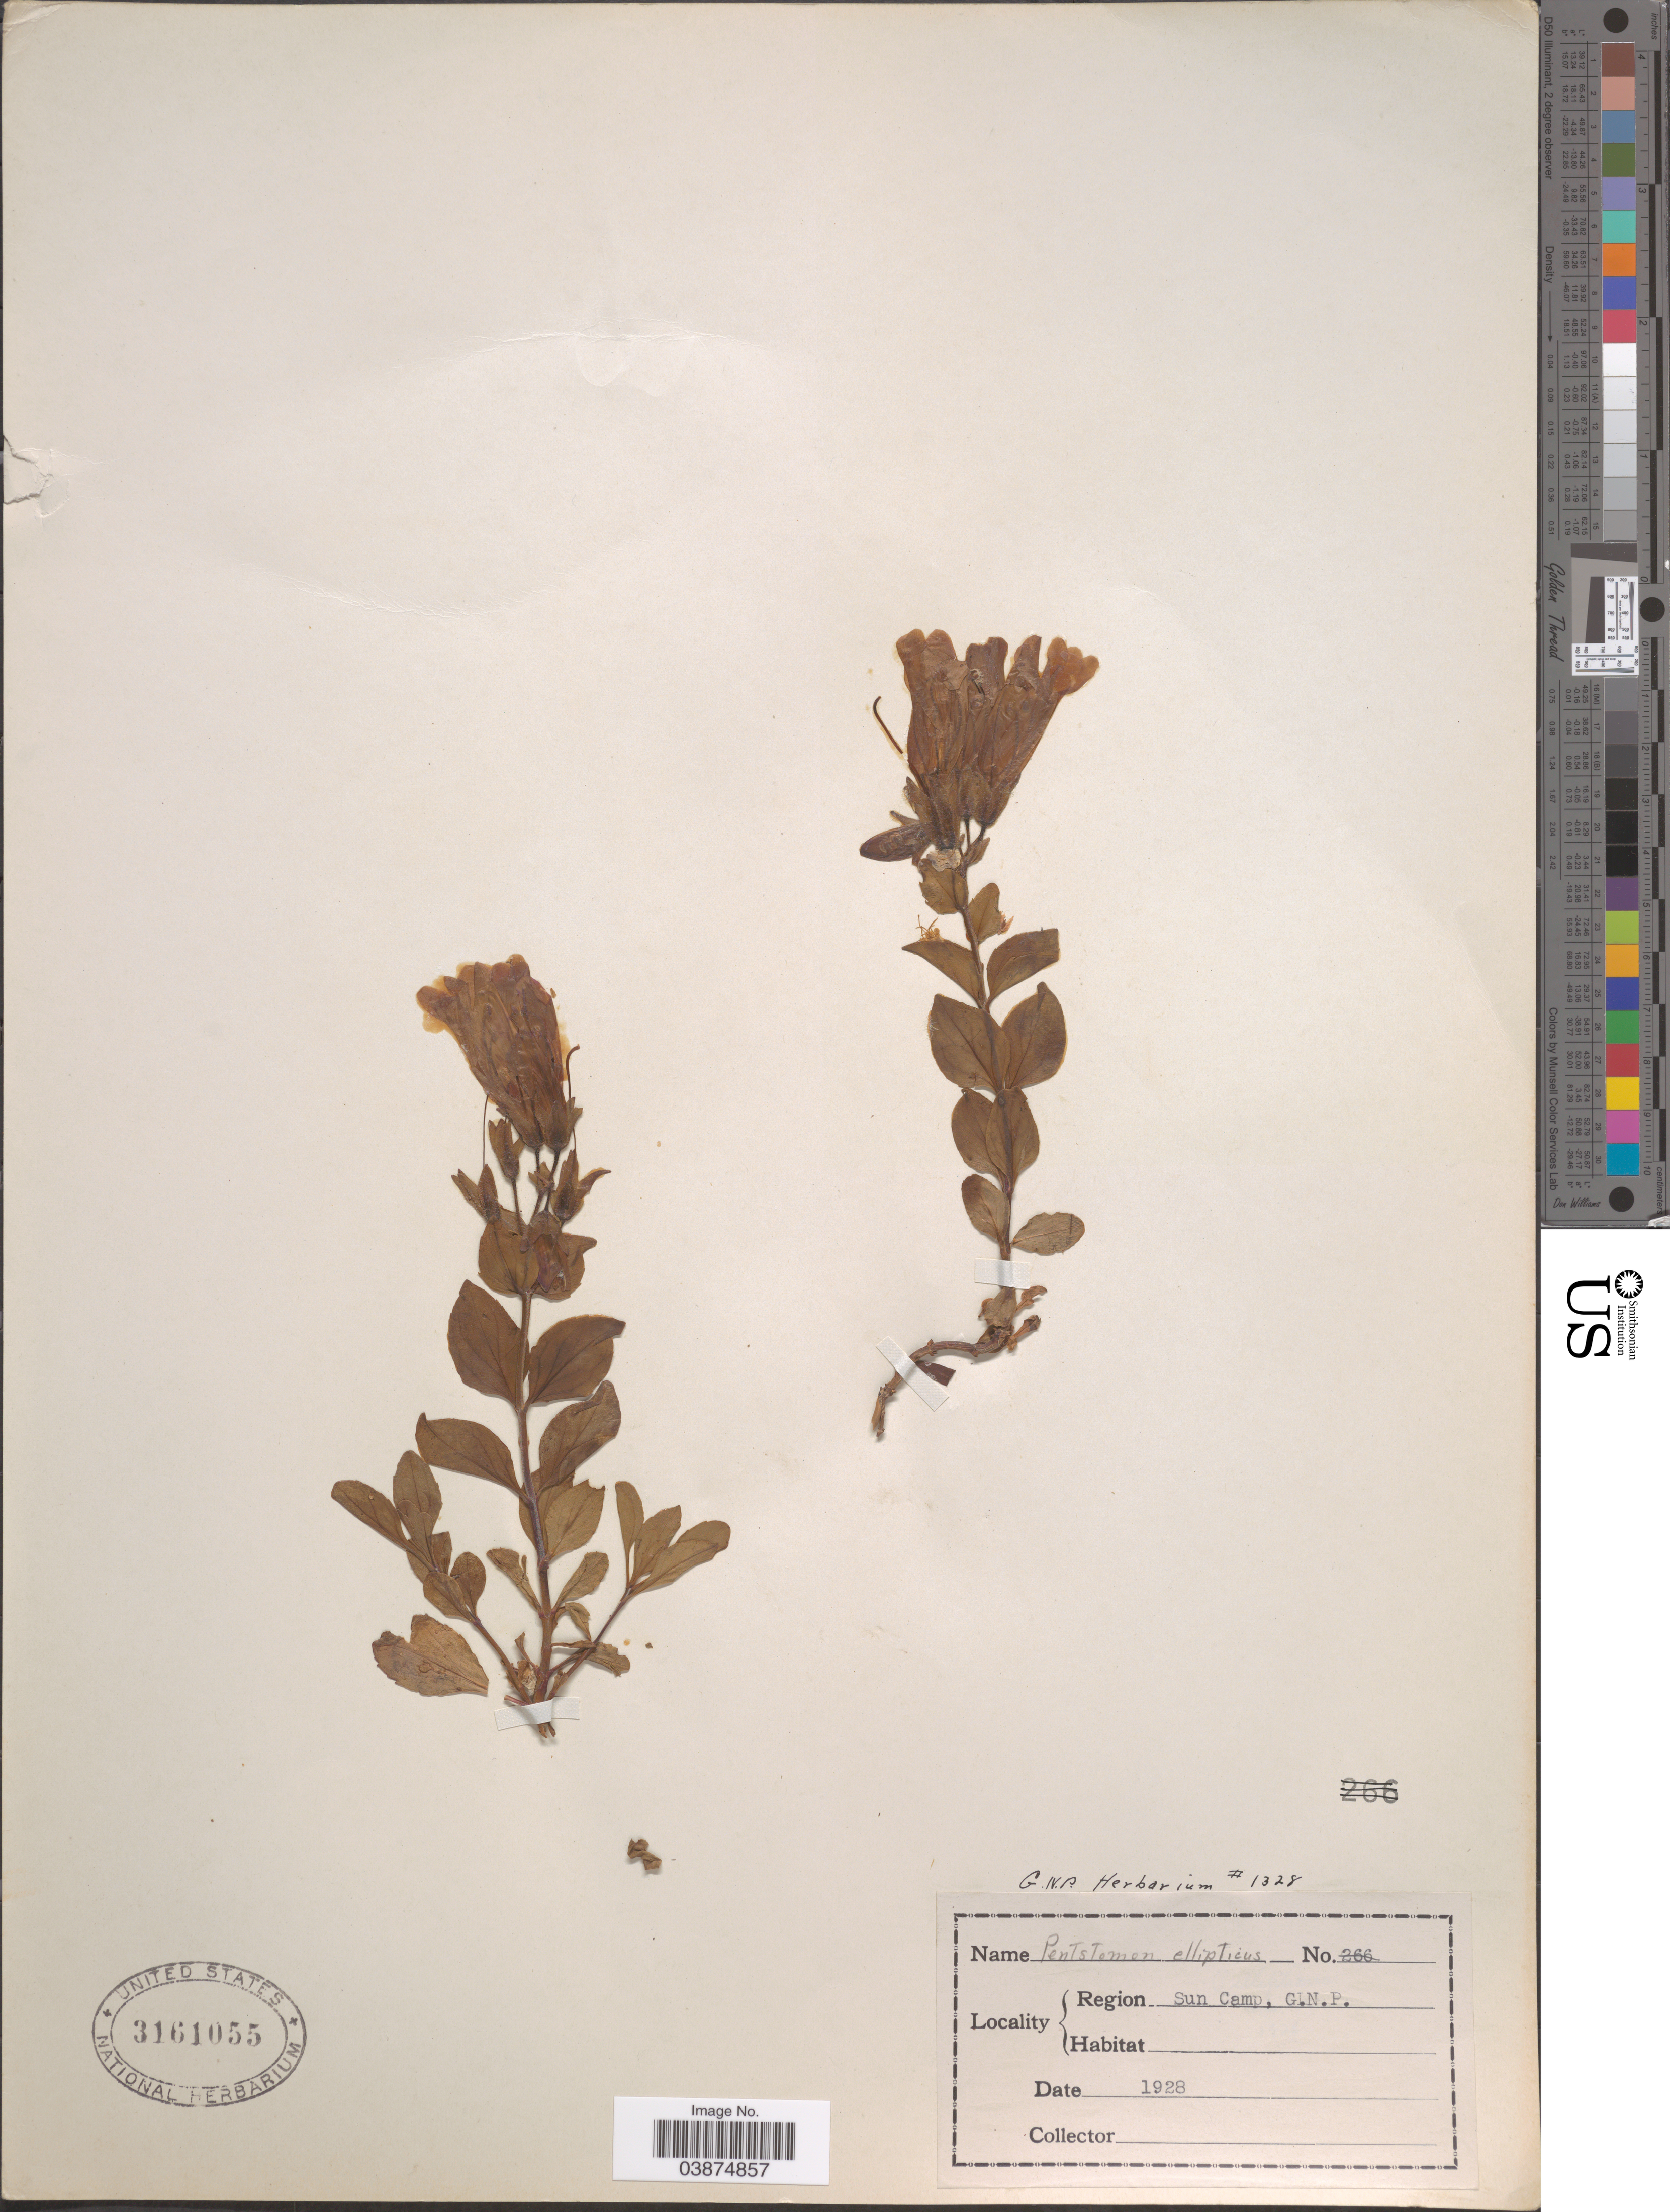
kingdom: Plantae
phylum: Tracheophyta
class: Magnoliopsida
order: Lamiales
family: Plantaginaceae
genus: Penstemon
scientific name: Penstemon ellipticus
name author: Greene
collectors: ex herb. G. N. P.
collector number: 1328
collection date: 1928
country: United States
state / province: Montana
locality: Region Sun Camp, G.N.P.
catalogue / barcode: US 3161055